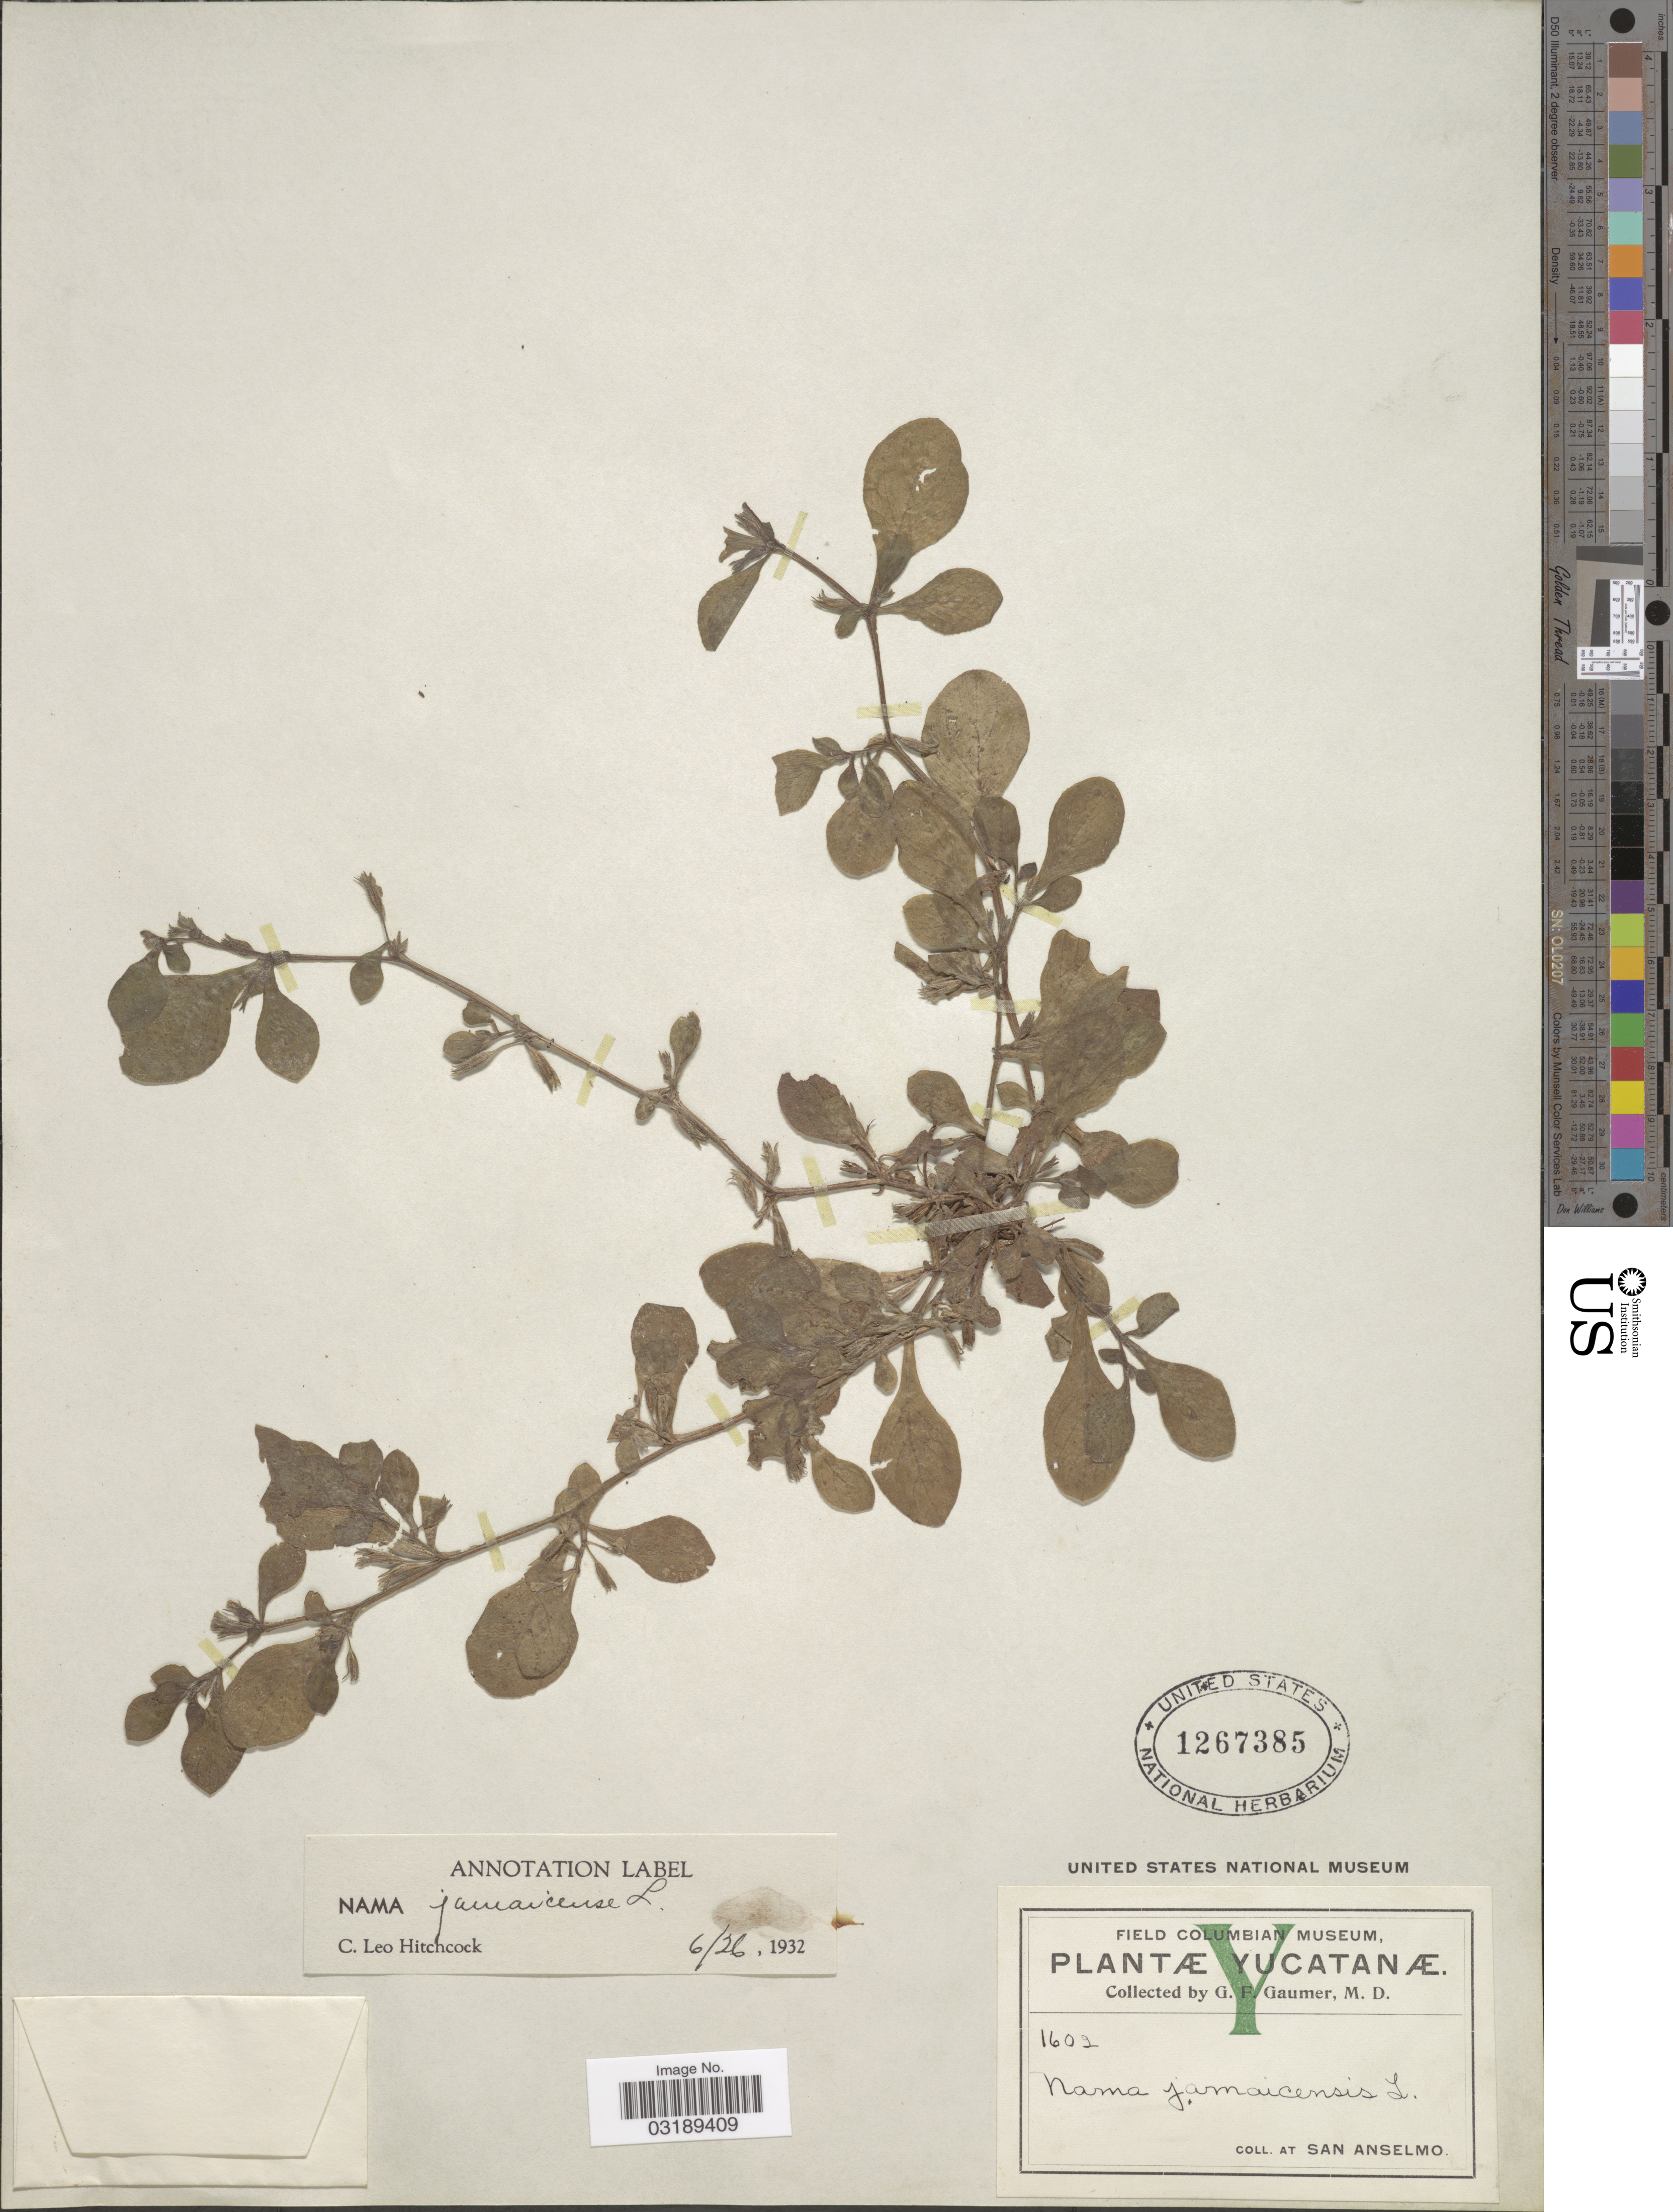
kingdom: Plantae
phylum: Tracheophyta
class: Magnoliopsida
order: Boraginales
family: Namaceae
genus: Nama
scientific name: Nama jamaicensis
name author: L.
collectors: G. F. Gaumer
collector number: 1602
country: Mexico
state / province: Yucatán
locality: At San Anselmo.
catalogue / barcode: US 1267385